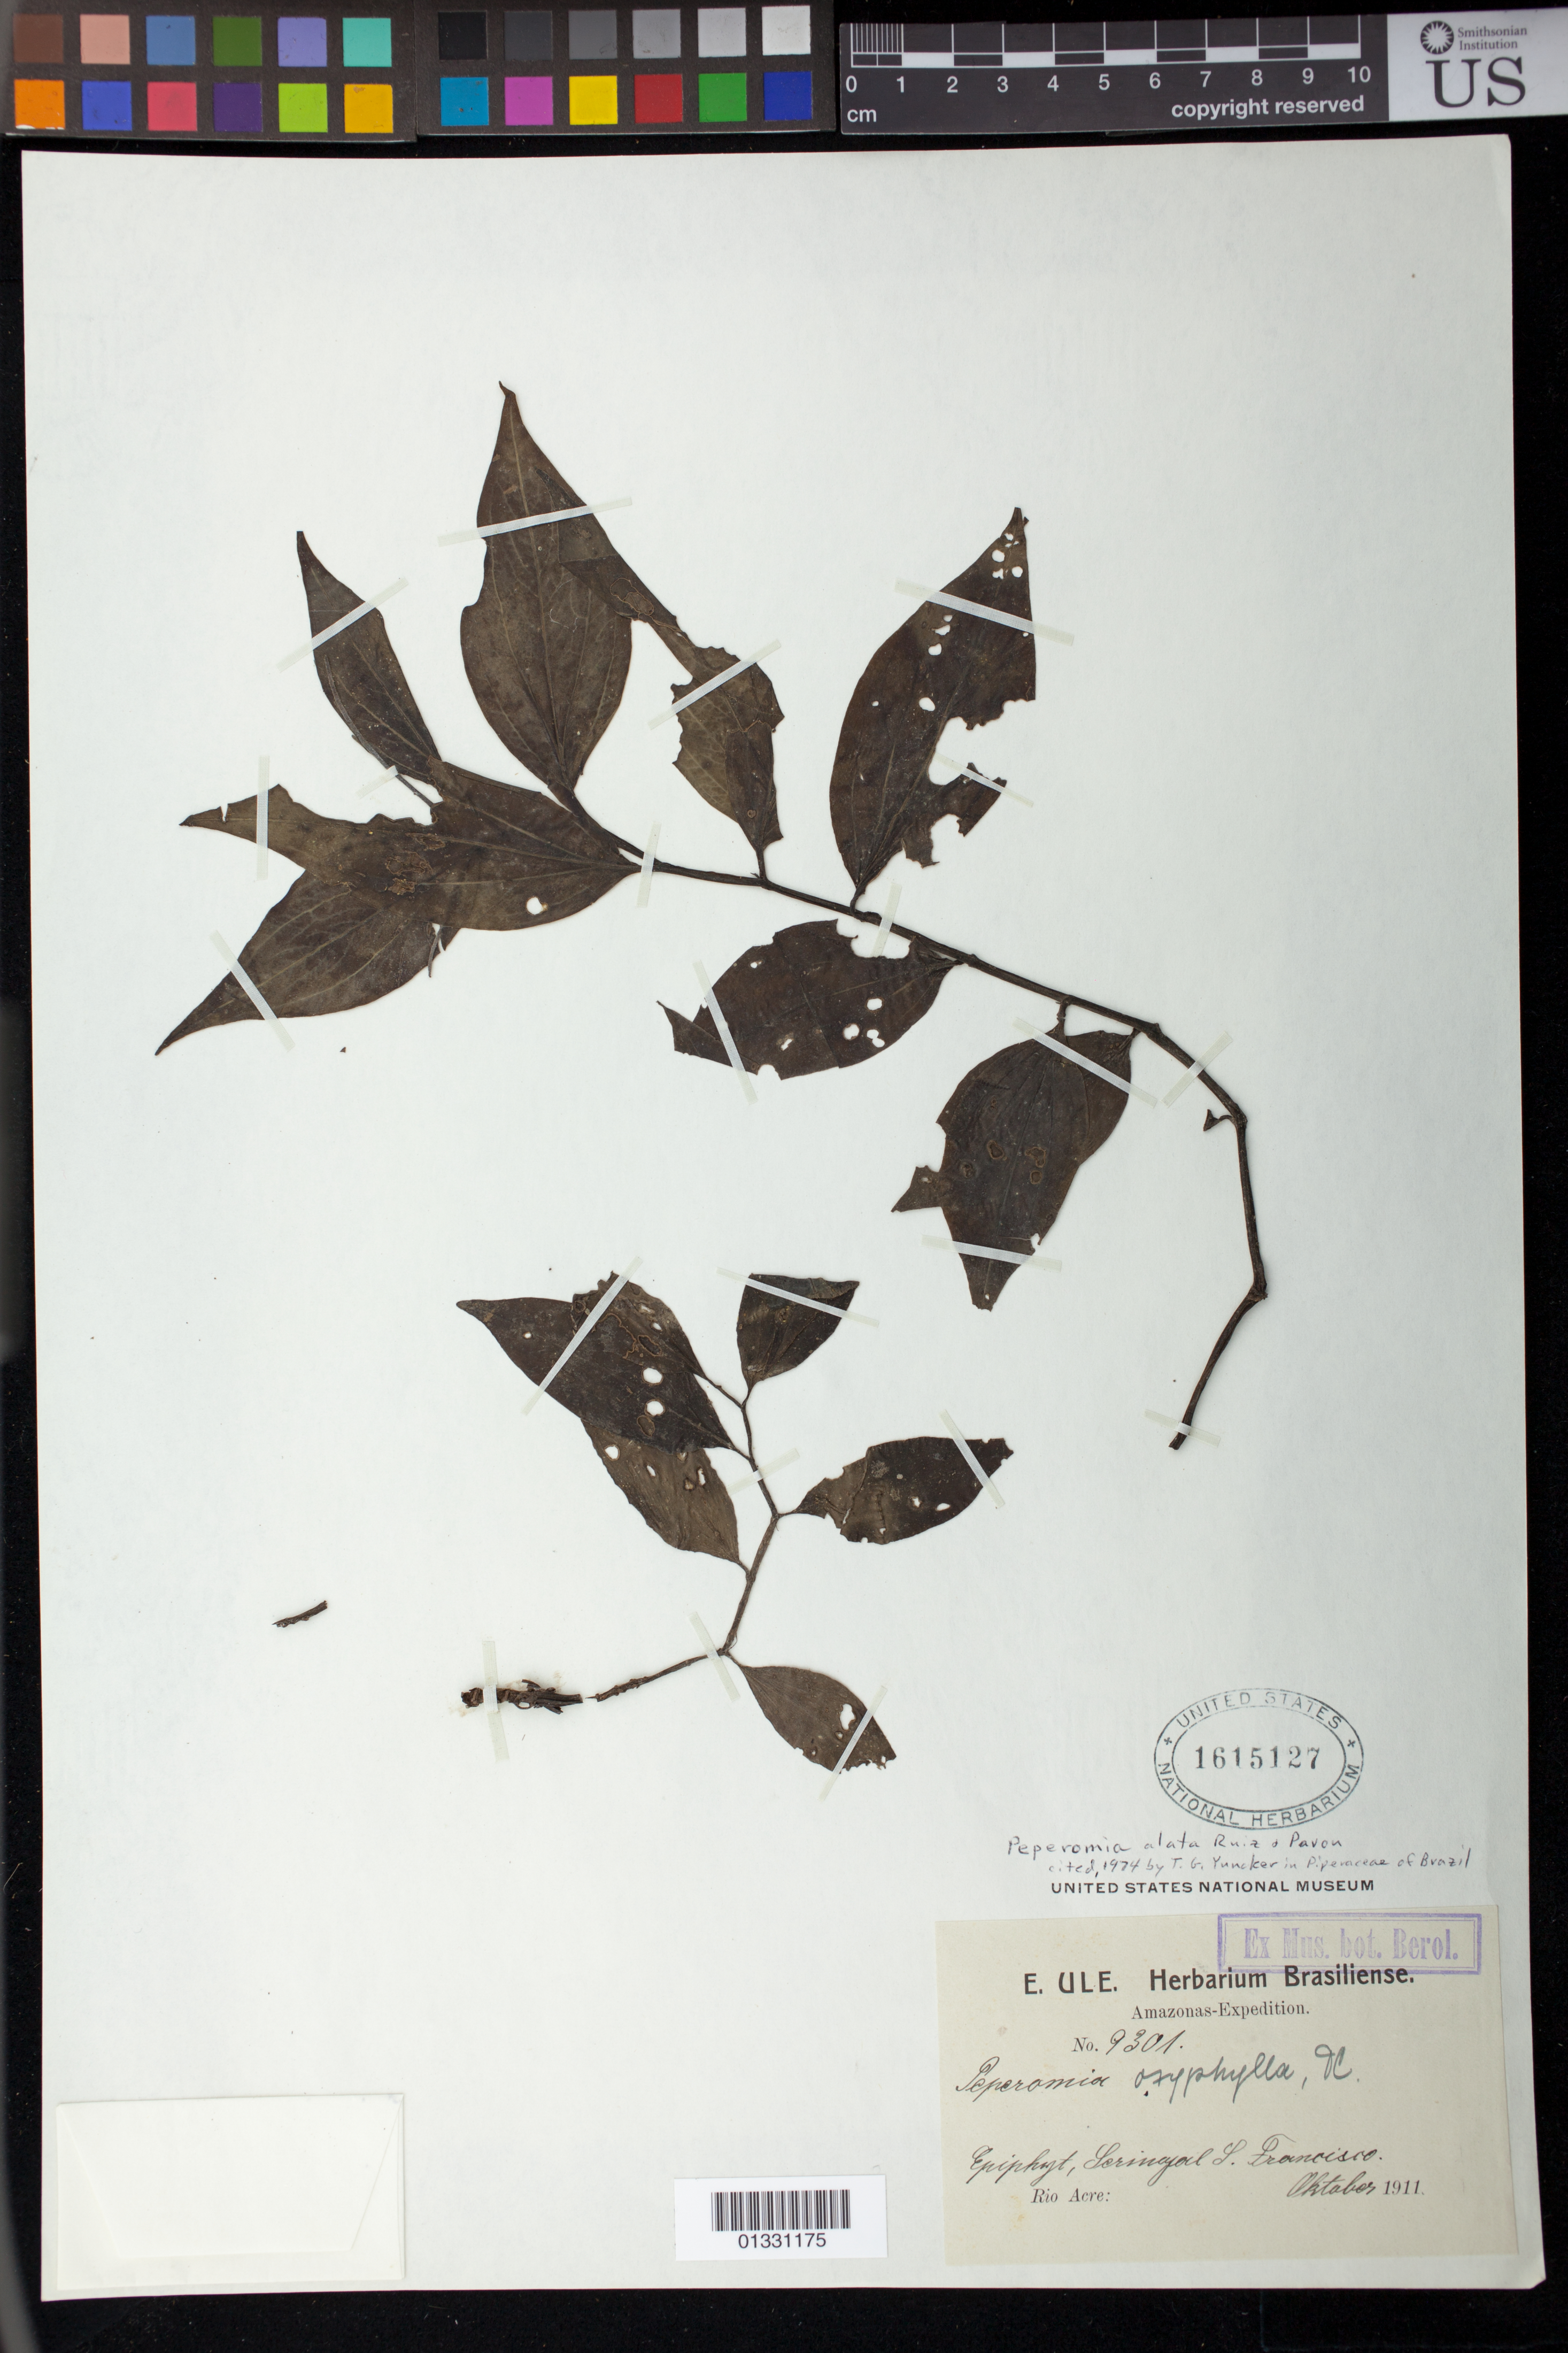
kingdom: Plantae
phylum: Tracheophyta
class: Magnoliopsida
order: Piperales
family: Piperaceae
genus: Peperomia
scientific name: Peperomia alata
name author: Ruiz & Pav.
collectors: E. H. Ule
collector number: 9301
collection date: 1911-10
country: Brazil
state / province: Acre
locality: Seringal S. Francisco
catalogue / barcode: US 1615127